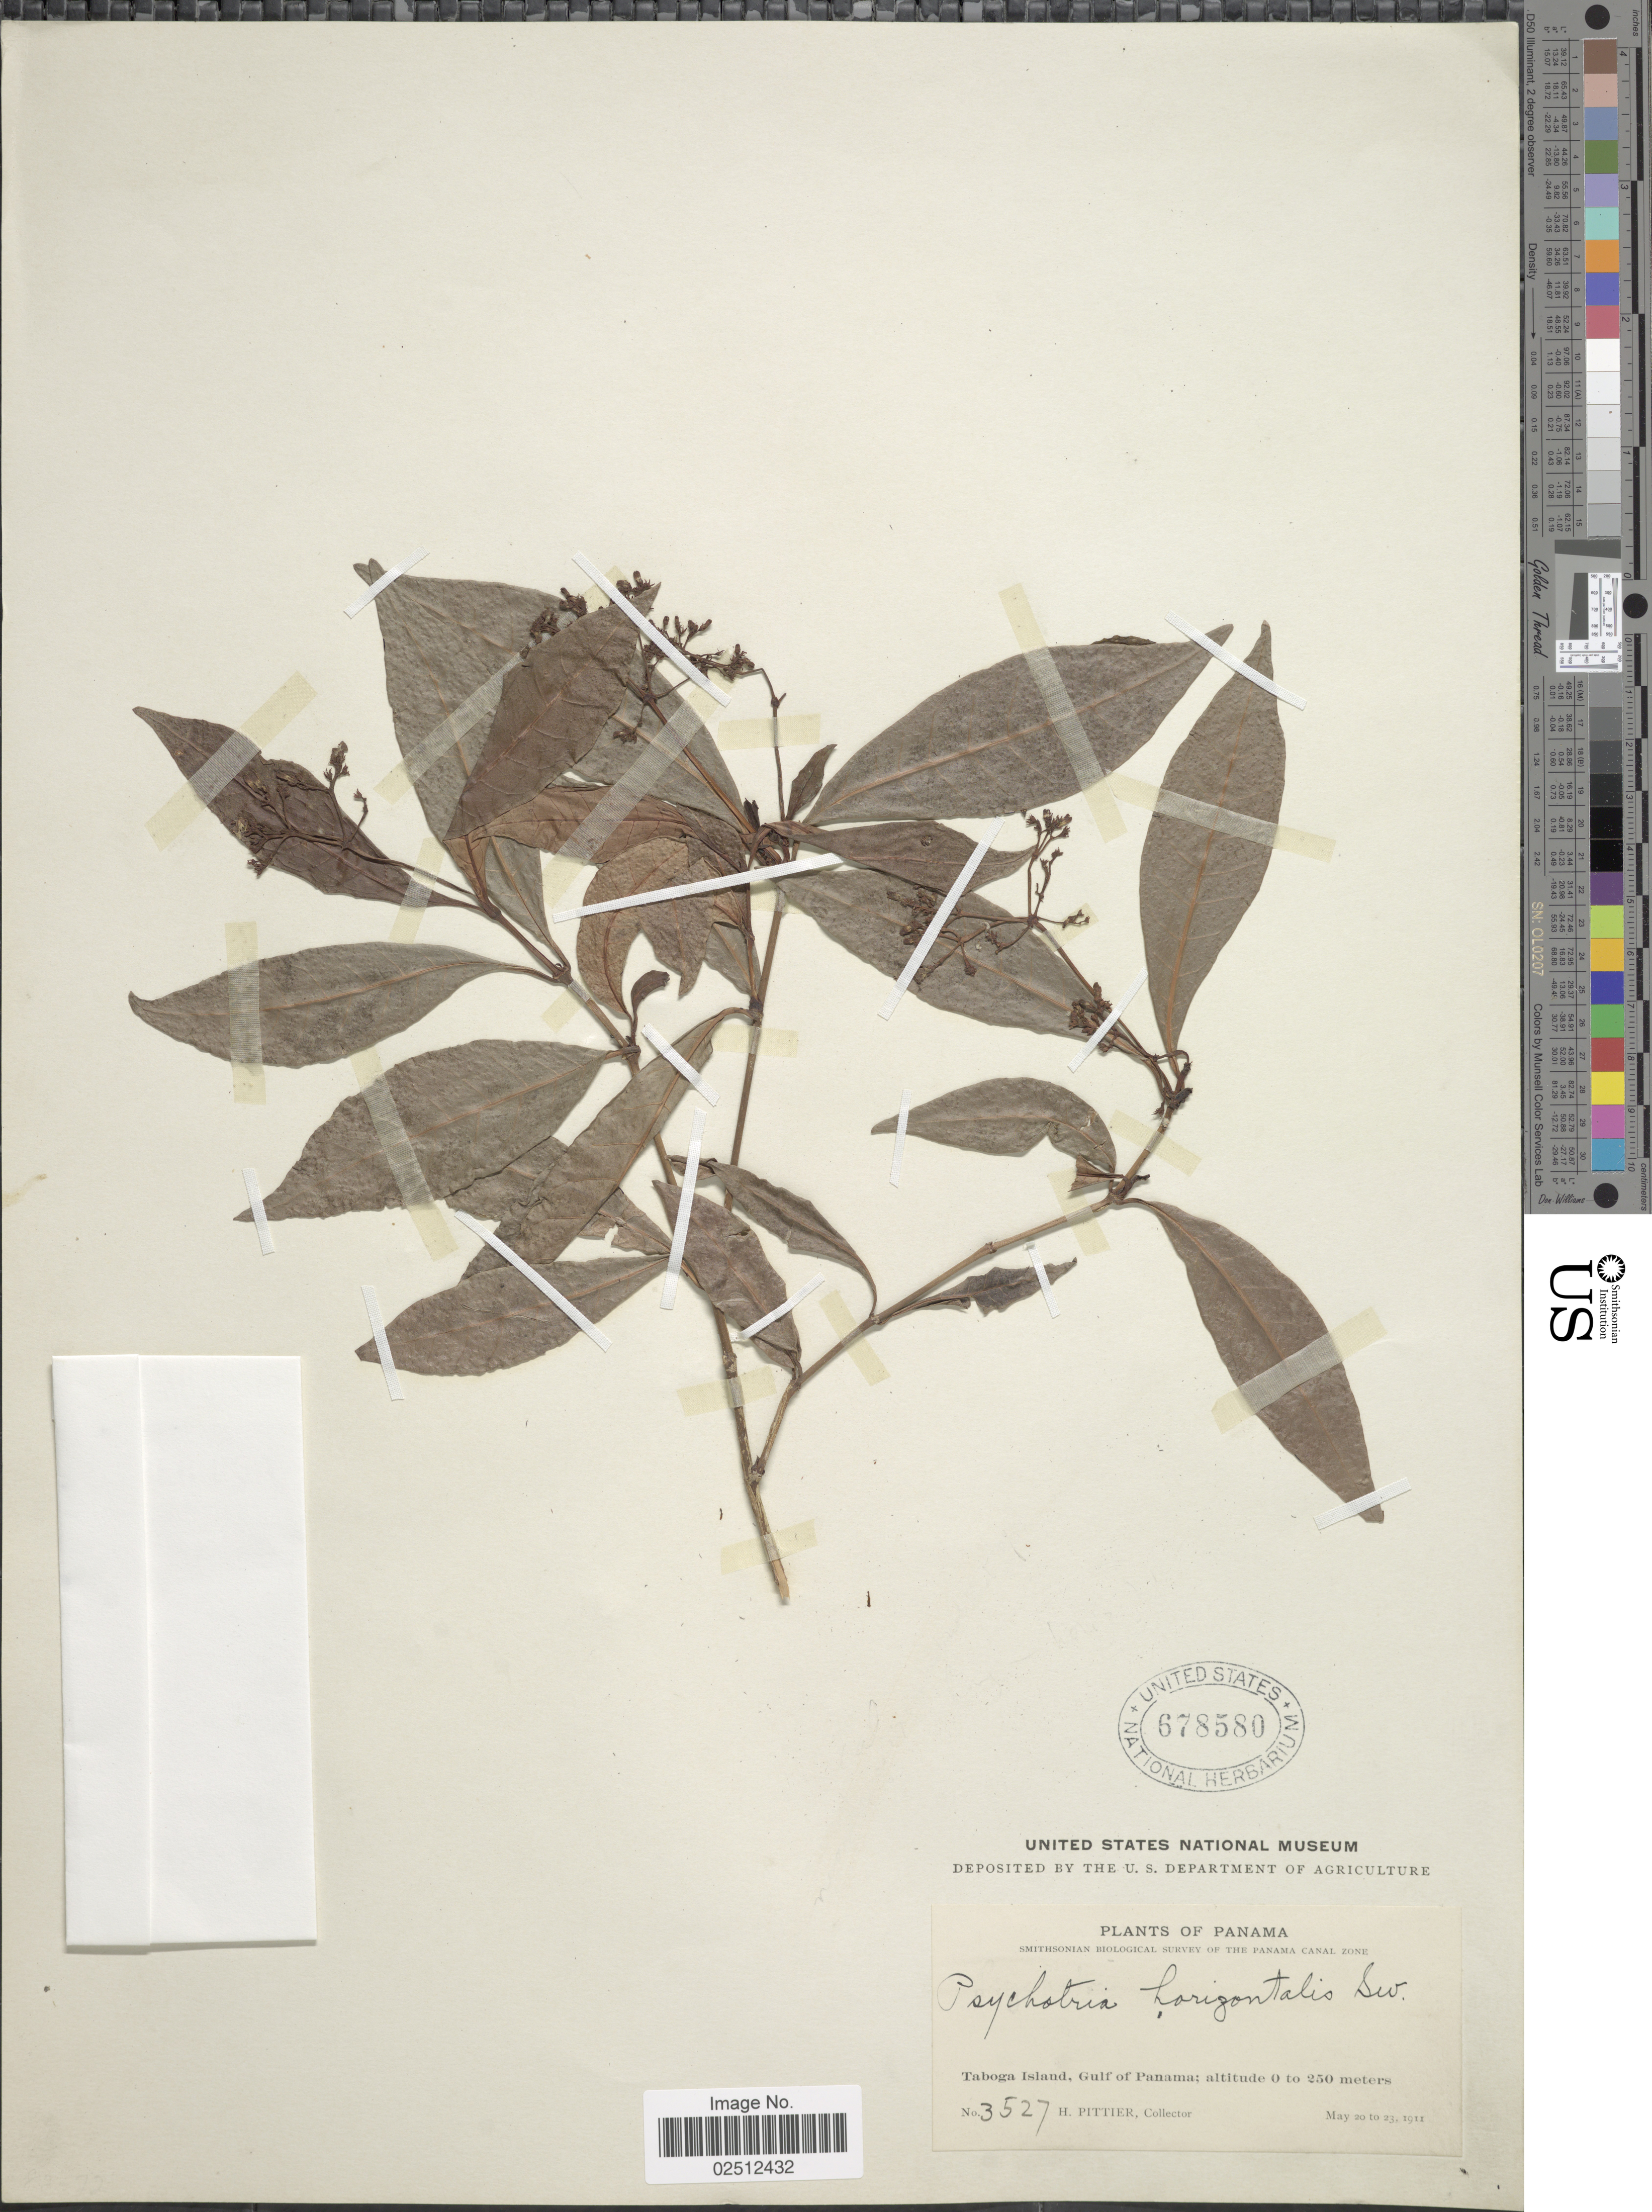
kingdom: Plantae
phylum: Tracheophyta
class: Magnoliopsida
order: Gentianales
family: Rubiaceae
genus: Psychotria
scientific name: Psychotria horizontalis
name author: Sw.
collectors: H. F. Pittier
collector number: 3527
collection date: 1911-05-20/1911-05-23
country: Panama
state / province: Panamá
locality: Taboga Island, Gulf of Panama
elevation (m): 0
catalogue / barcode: US 678580